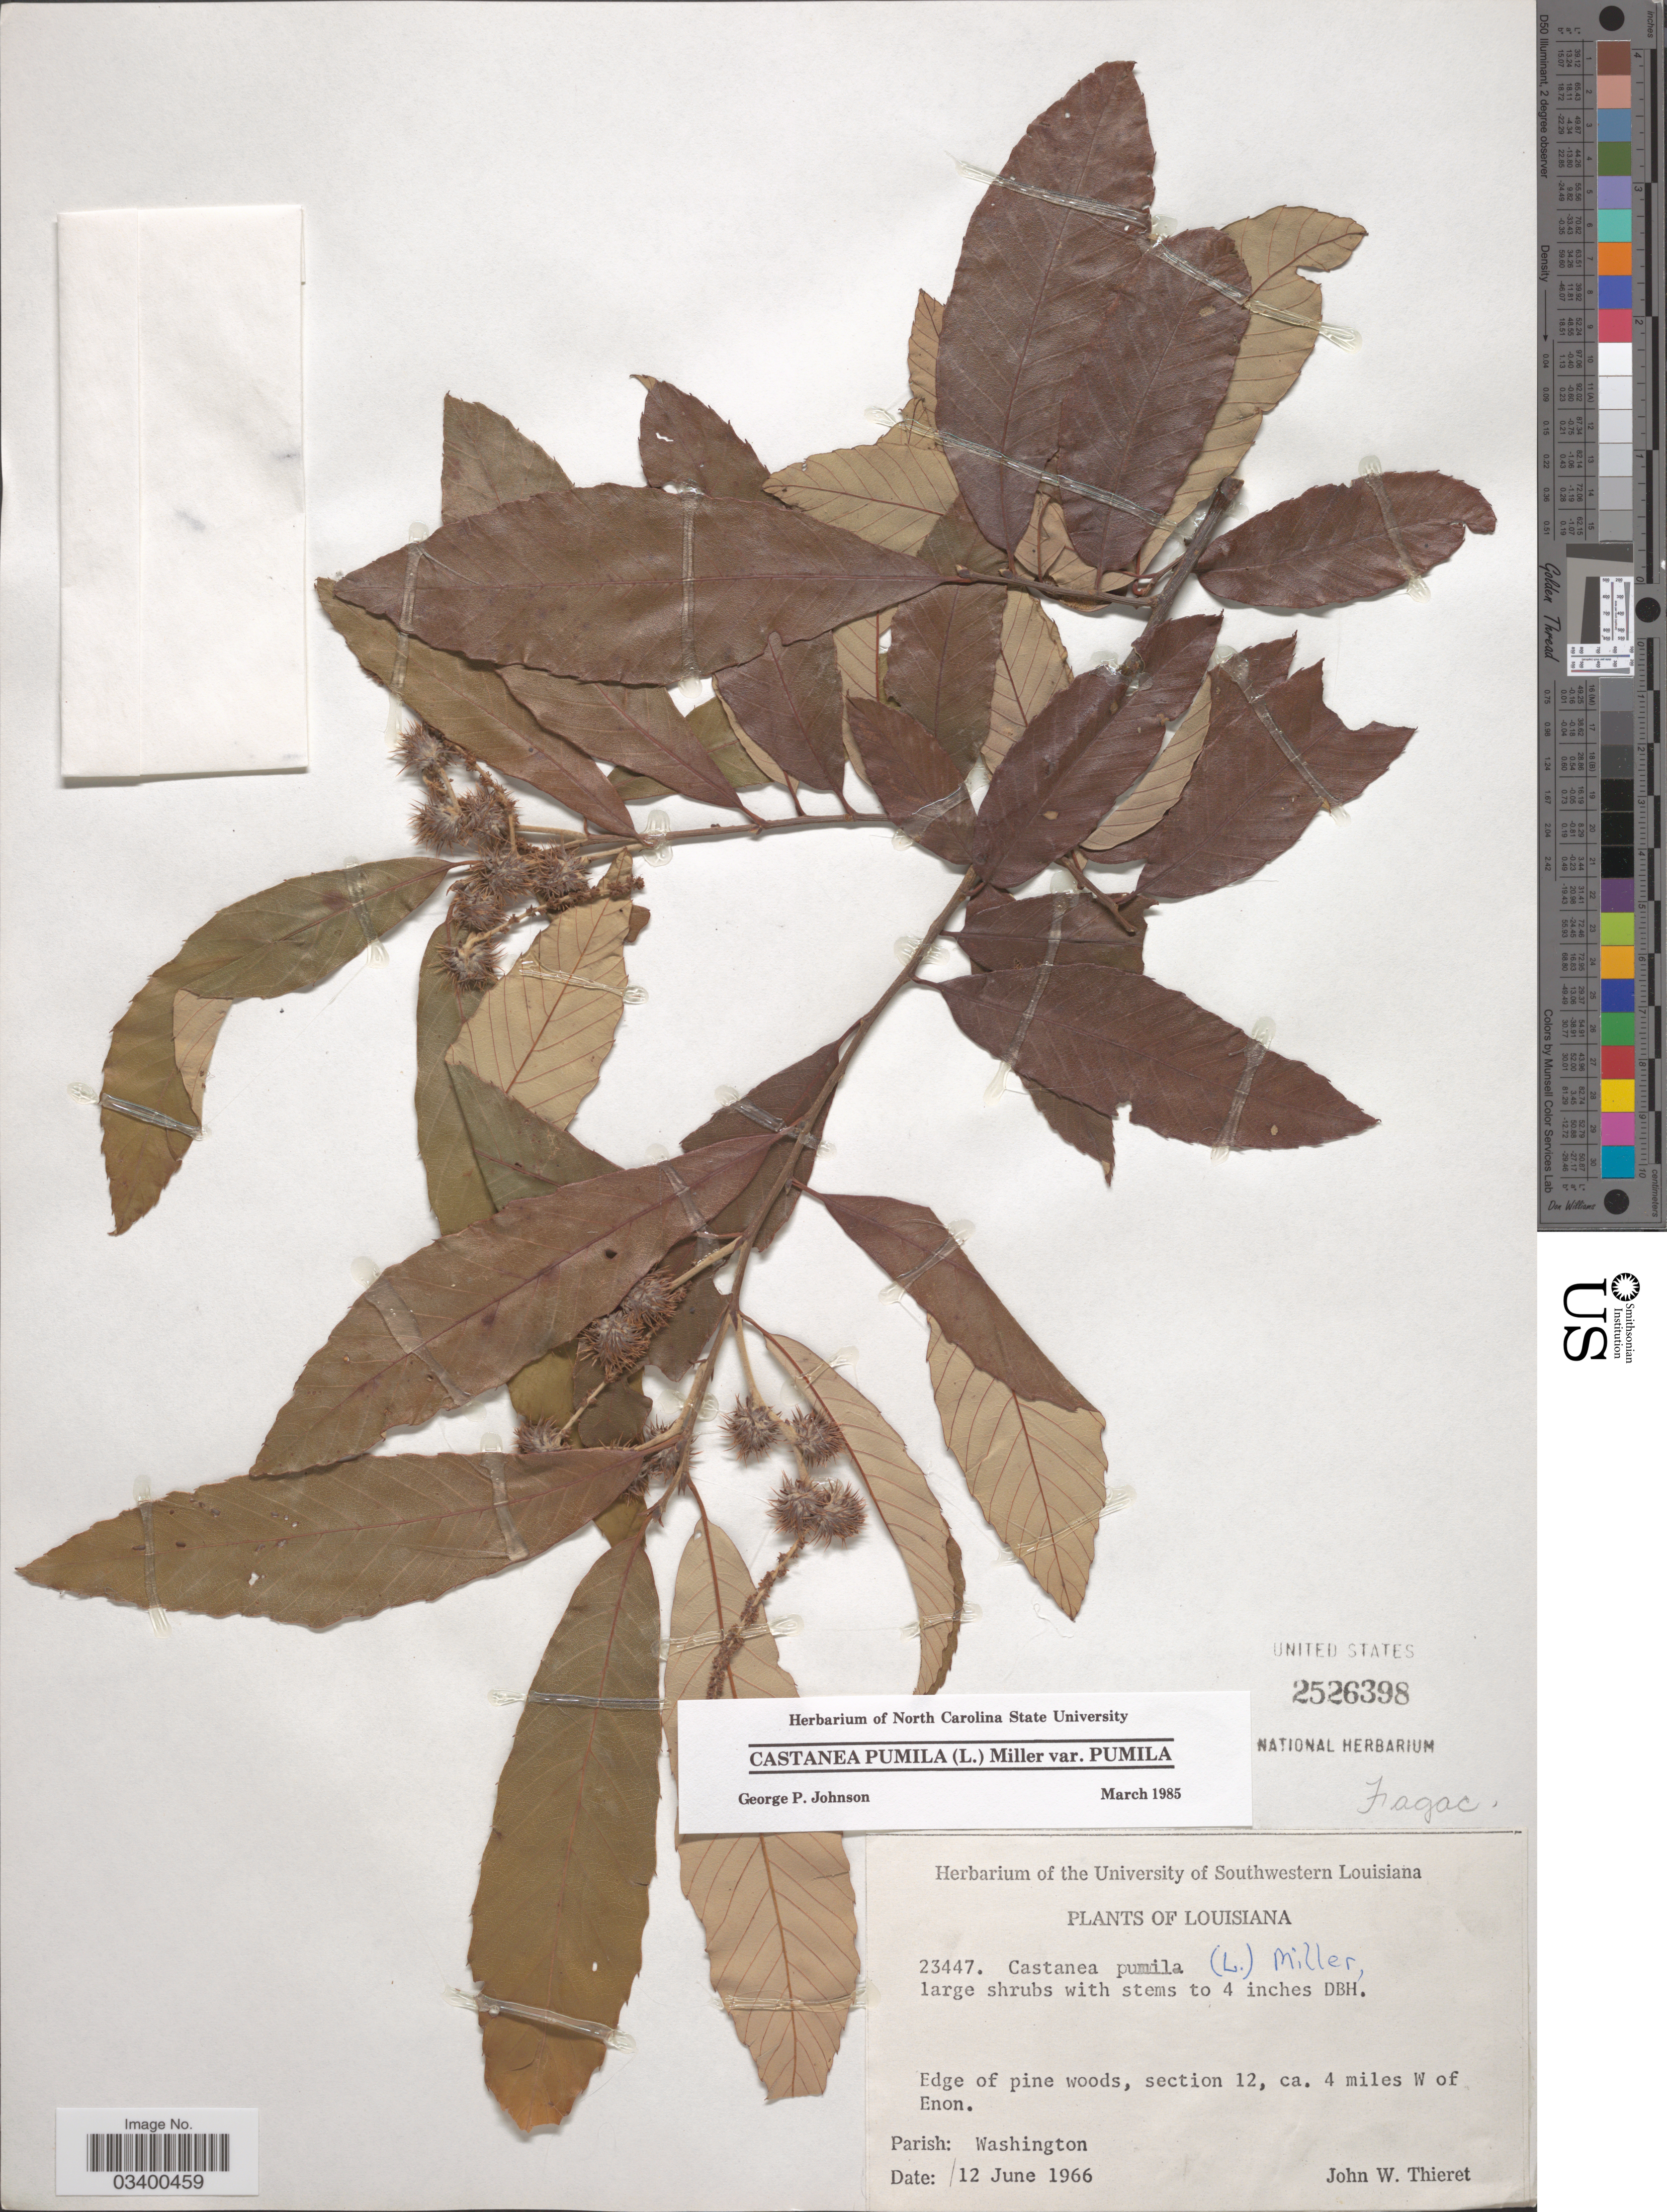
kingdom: Plantae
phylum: Tracheophyta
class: Magnoliopsida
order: Fagales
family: Fagaceae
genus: Castanea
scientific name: Castanea pumila var. pumila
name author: (L.) Mill.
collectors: J. W. Thieret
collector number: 23447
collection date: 1966-06-12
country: United States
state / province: Louisiana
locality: Section 12, ca. 4 miles W of Enon. Parish: Washington.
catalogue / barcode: US 2526398